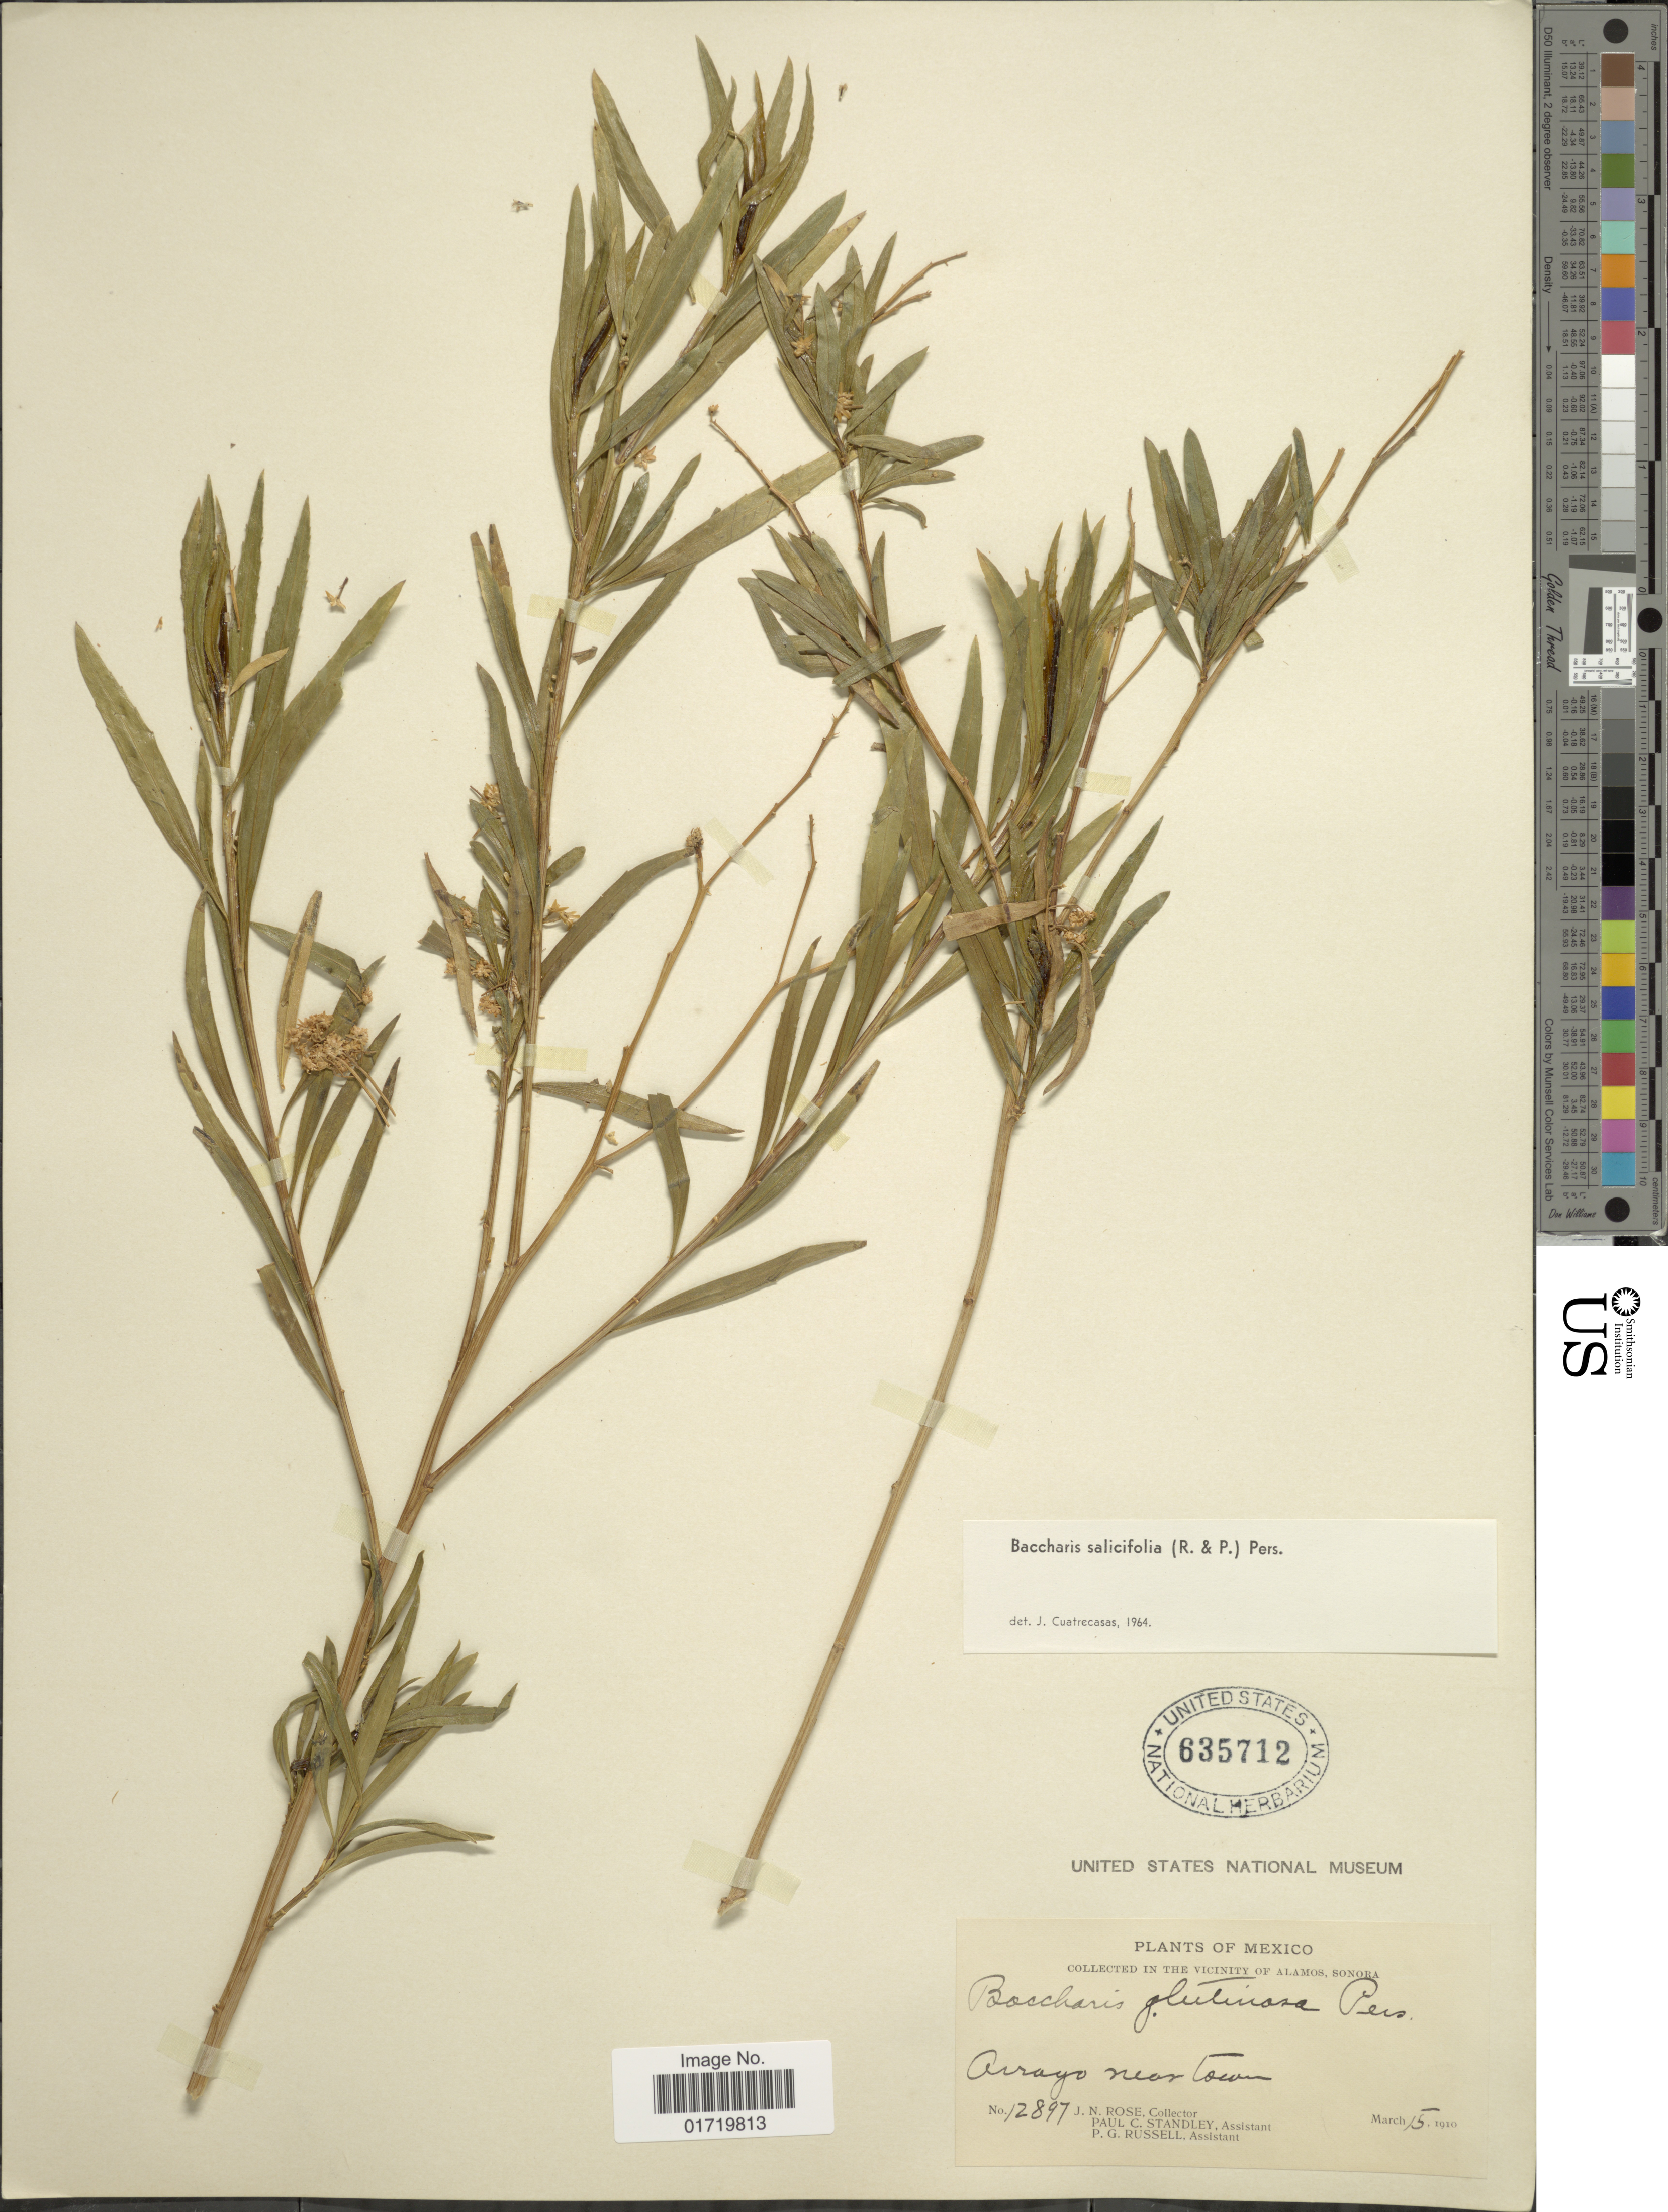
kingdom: Plantae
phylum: Tracheophyta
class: Magnoliopsida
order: Asterales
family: Asteraceae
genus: Baccharis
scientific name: Baccharis salicifolia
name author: (Ruiz & Pav.) Pers.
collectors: J. N. Rose, P. C. Standley & P. G. Russell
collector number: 12897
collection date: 1910-03-15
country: Mexico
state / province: Sonora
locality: In the vicinity of Alamos, Sonora, Arroyo near town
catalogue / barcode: US 635712